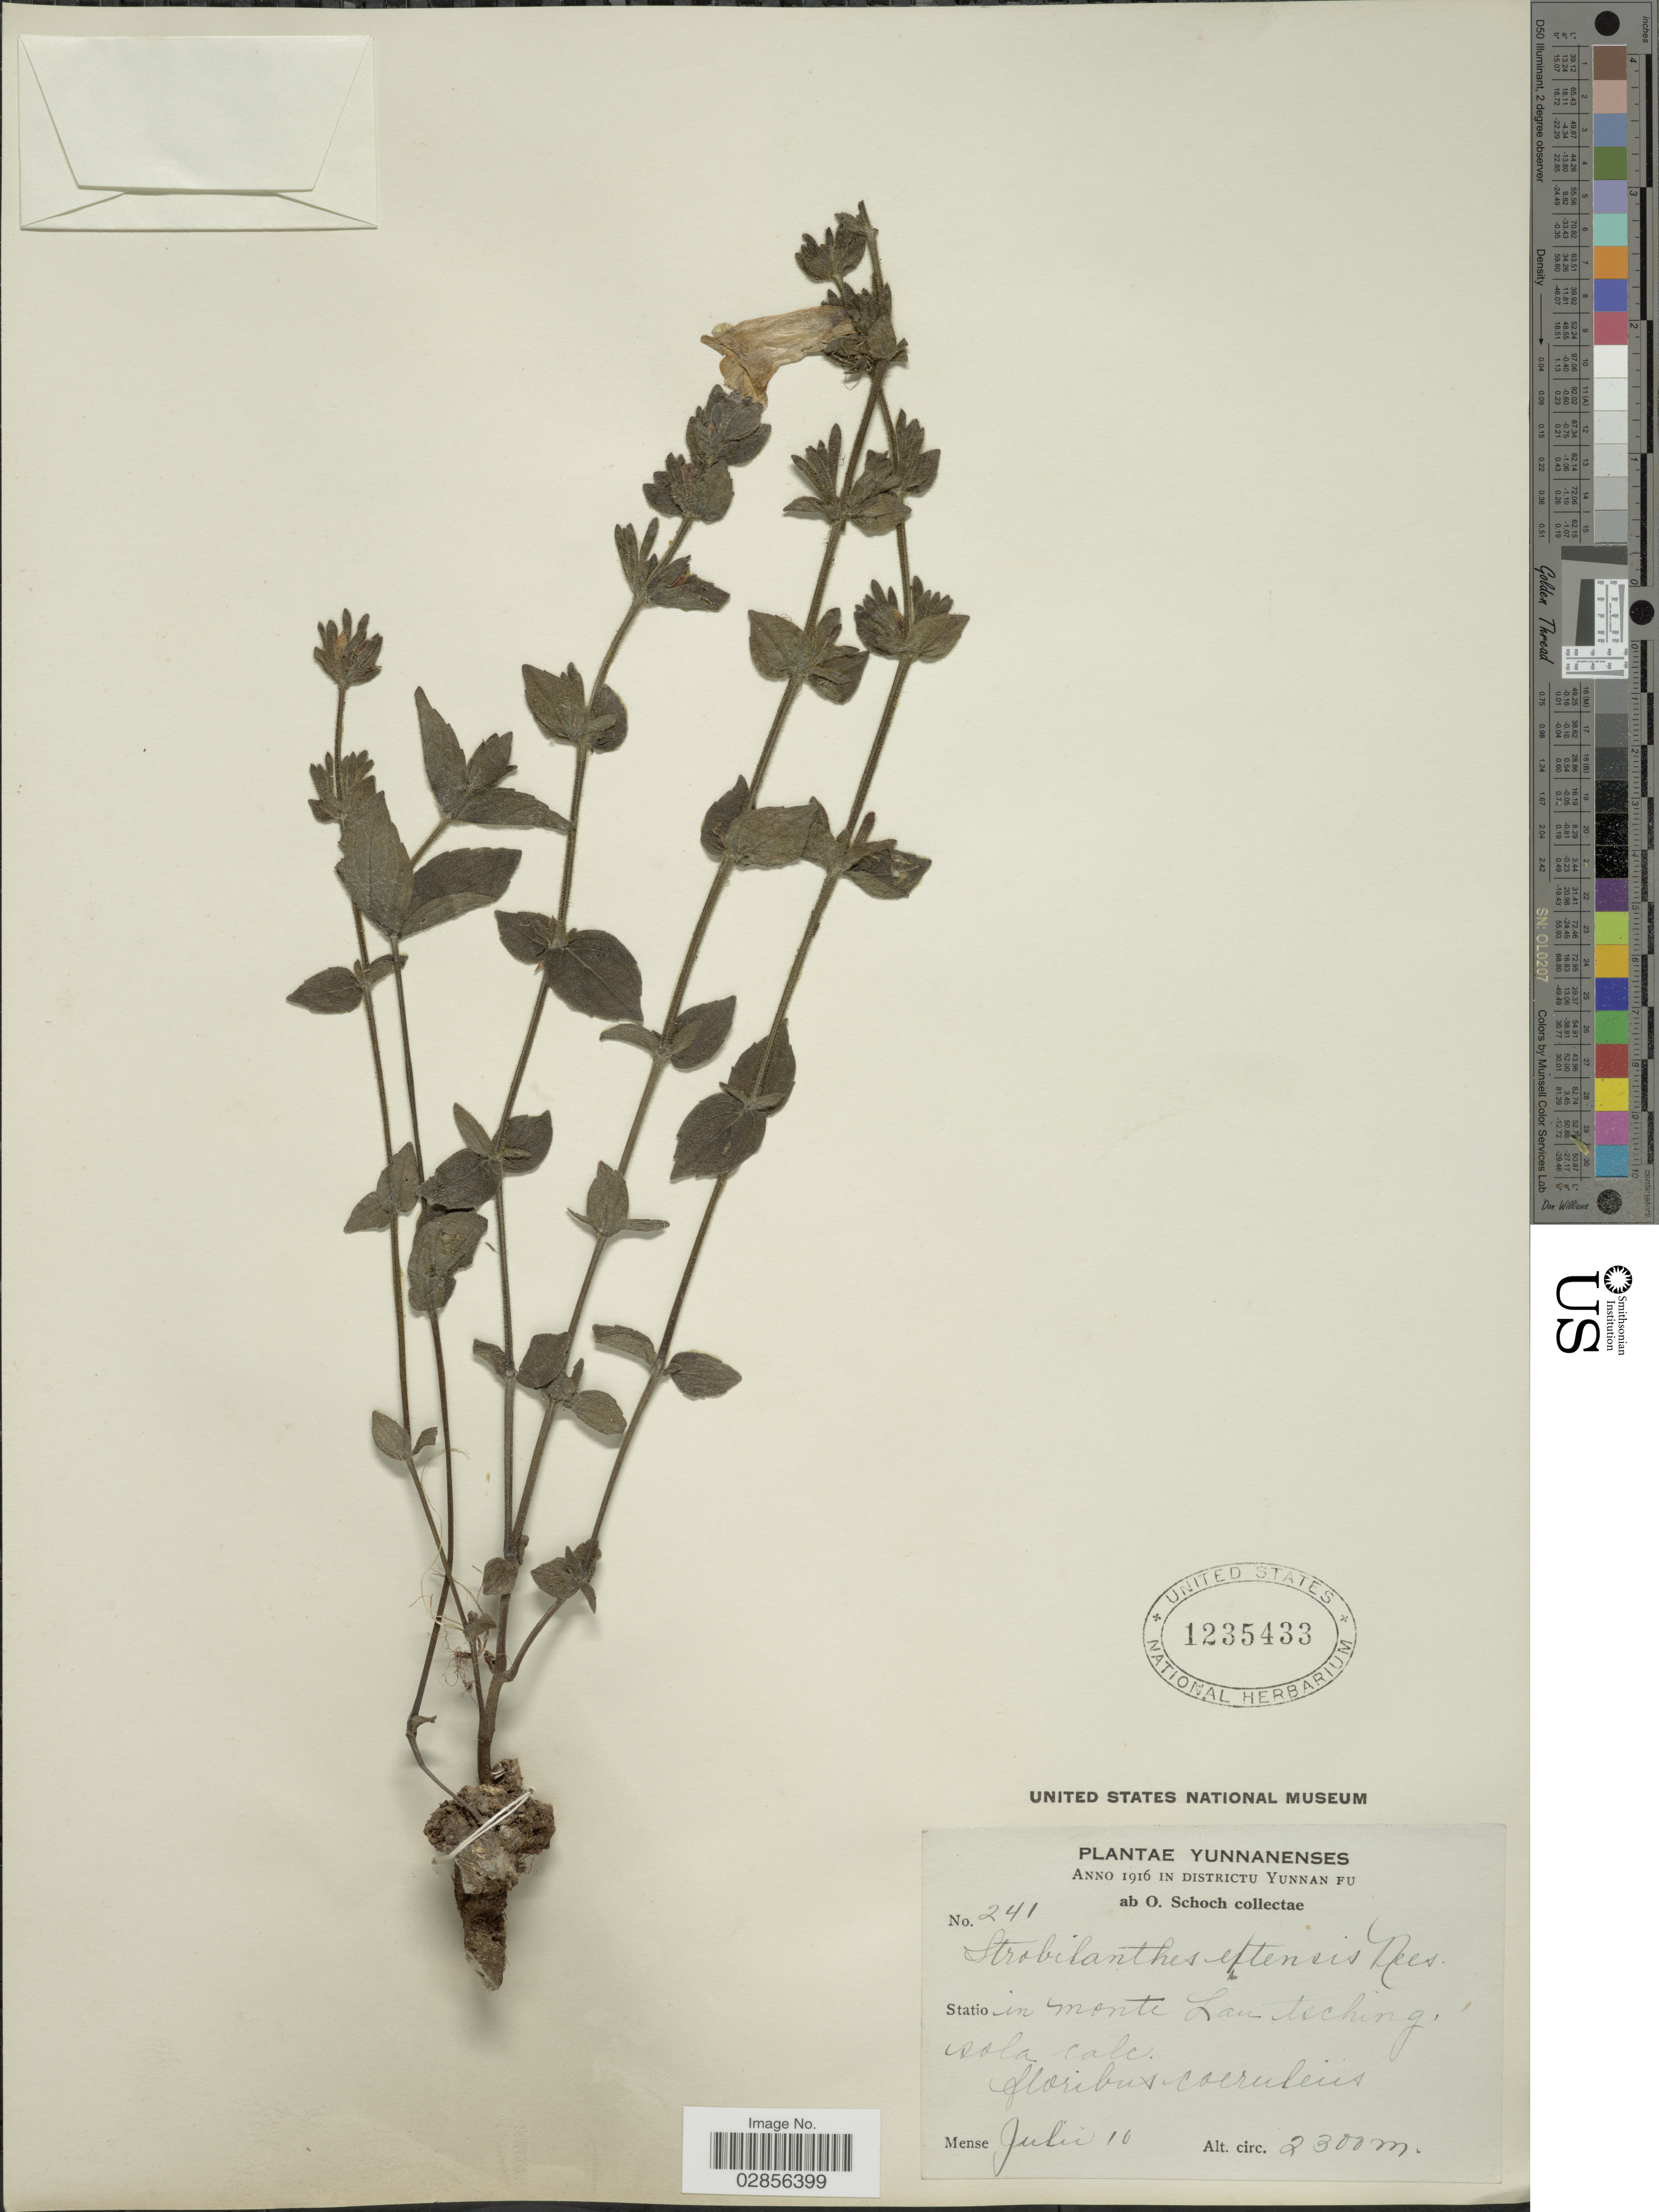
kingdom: Plantae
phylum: Tracheophyta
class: Magnoliopsida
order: Lamiales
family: Acanthaceae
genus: Strobilanthes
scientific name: Strobilanthes extensa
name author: (Nees) Nees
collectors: O. Schoch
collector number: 241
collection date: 1916-07-10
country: China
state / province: Yunnan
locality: District Yunnan Fu. Statio in monte Lan Tsching.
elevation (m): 2300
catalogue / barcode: US 1235433